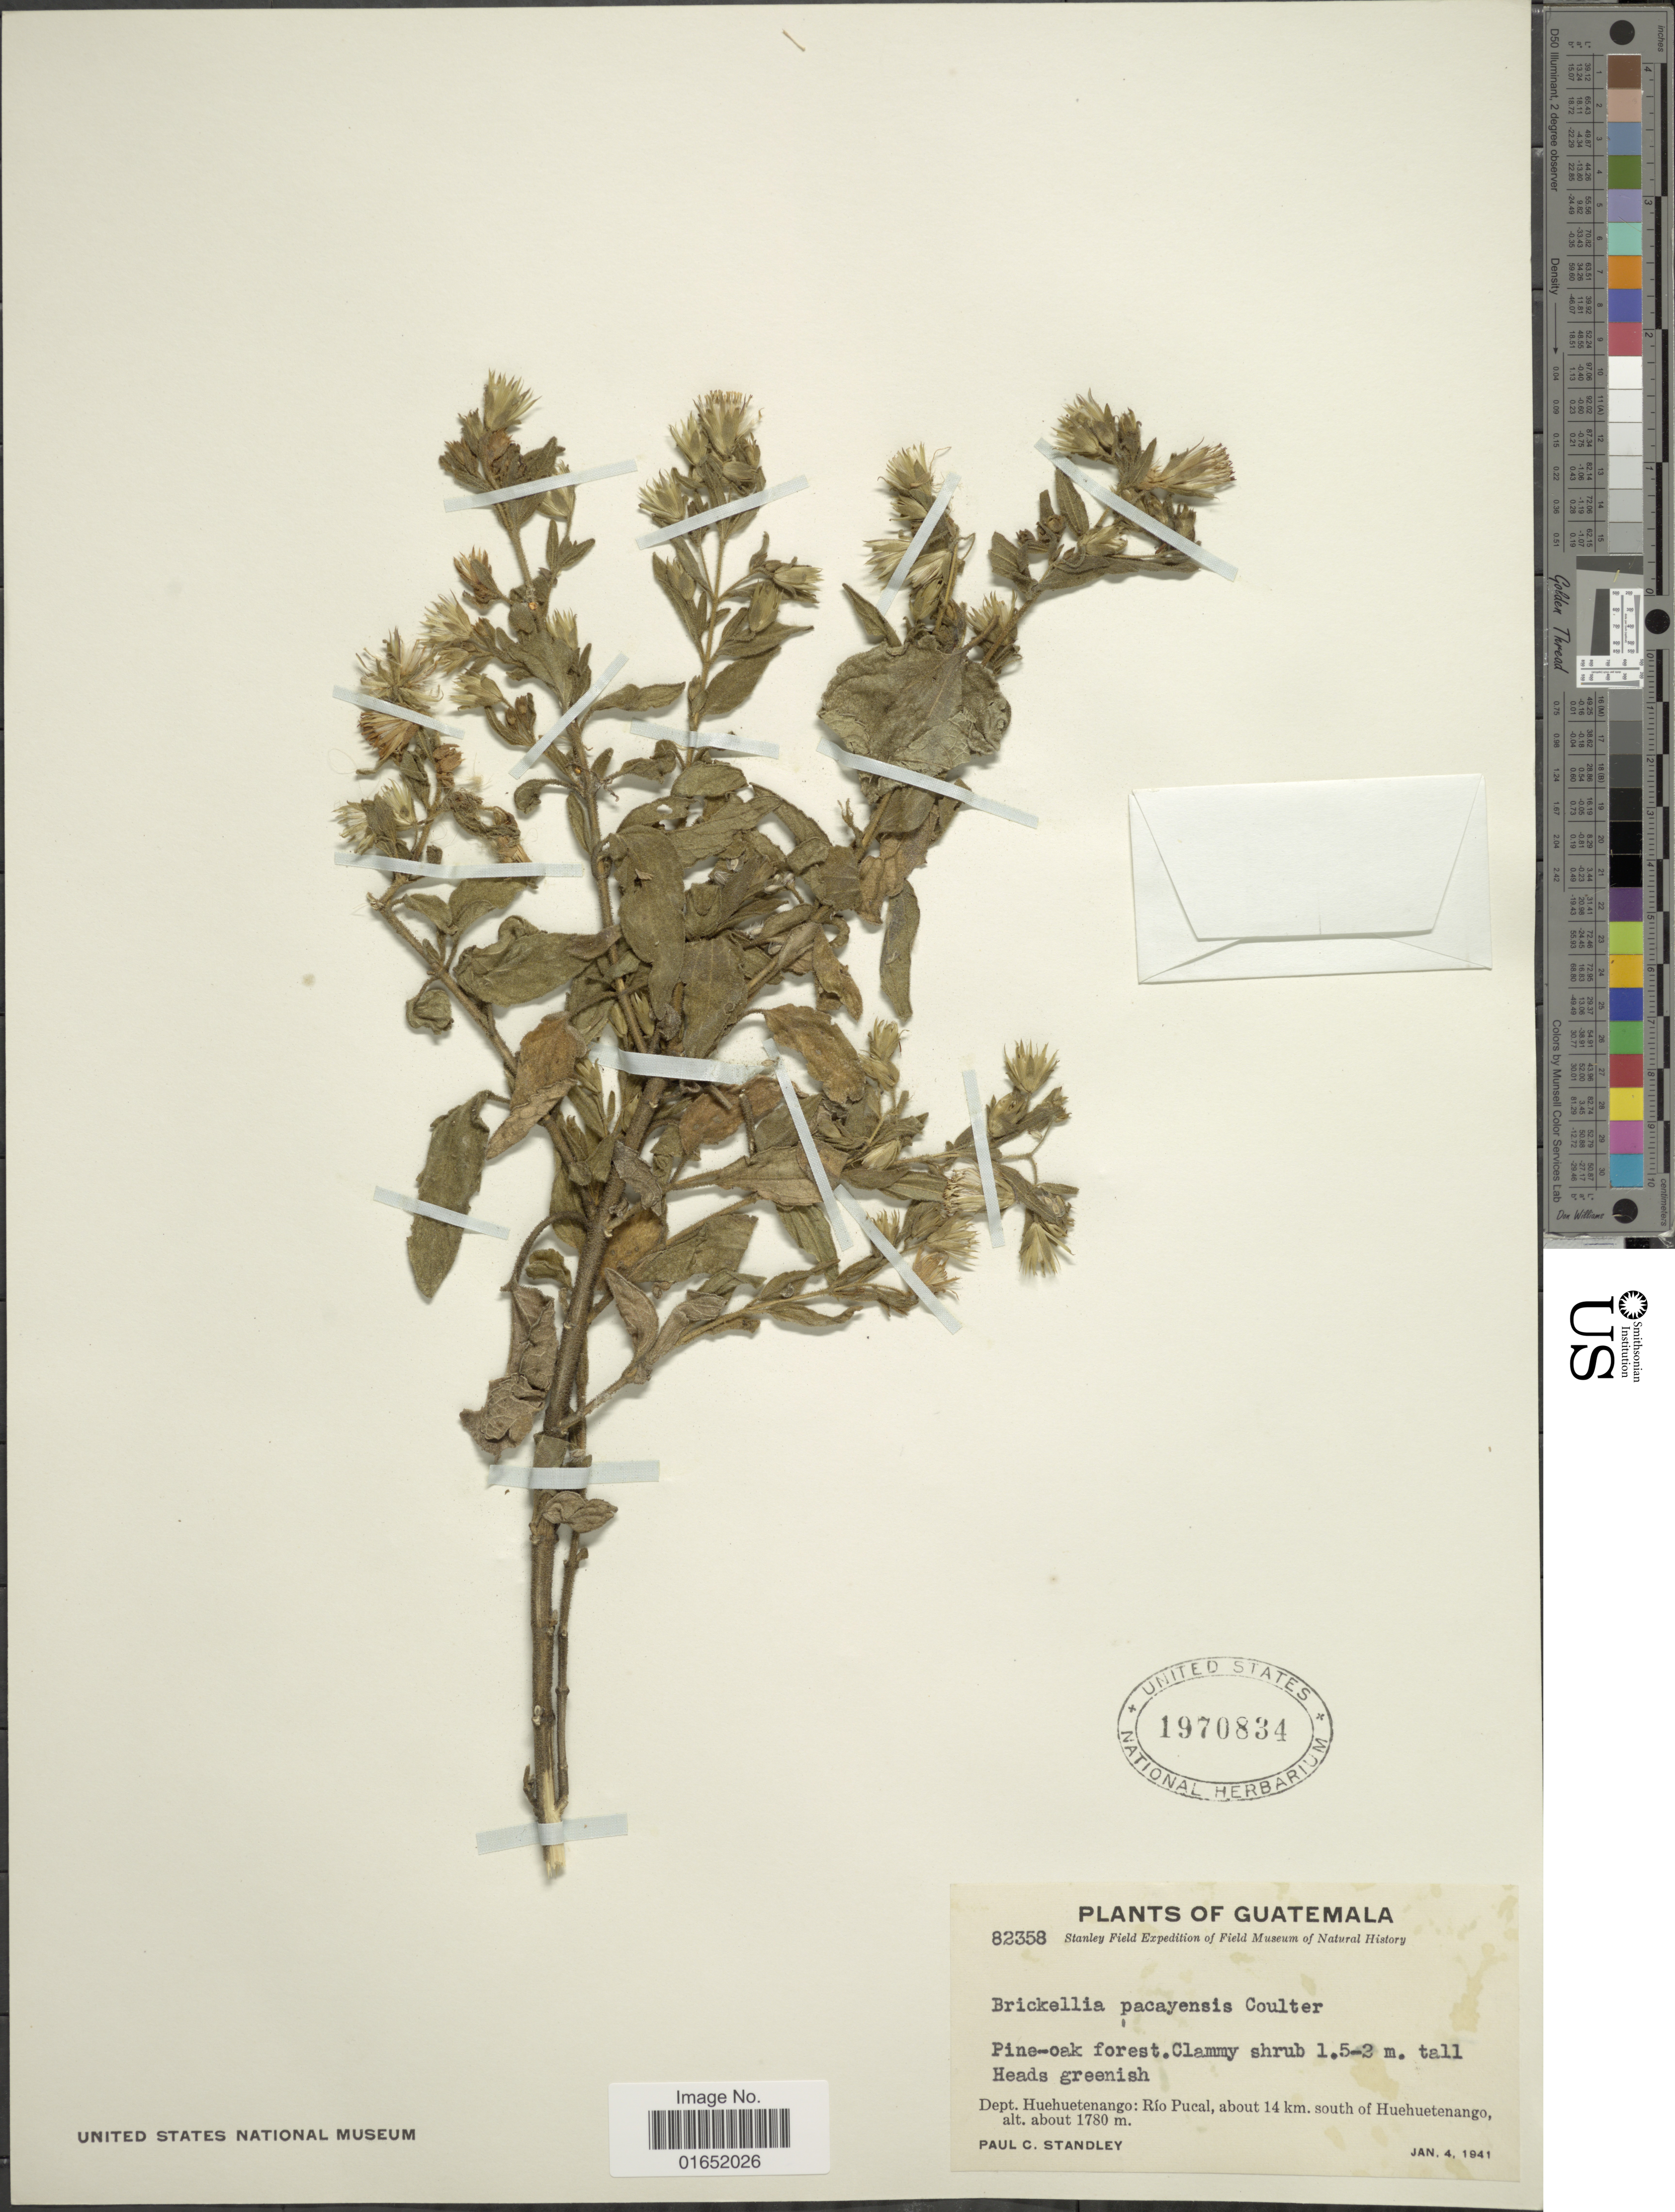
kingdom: Plantae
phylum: Tracheophyta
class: Magnoliopsida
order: Asterales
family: Asteraceae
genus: Brickellia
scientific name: Brickellia pacayensis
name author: J.M. Coult.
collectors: P. C. Standley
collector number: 82358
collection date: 1941-01-04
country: Guatemala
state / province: Huehuetenango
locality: Dept. Huehuetenango: Río Pucal, about 14 km south of Huehuetenango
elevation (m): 1780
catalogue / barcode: US 1970834